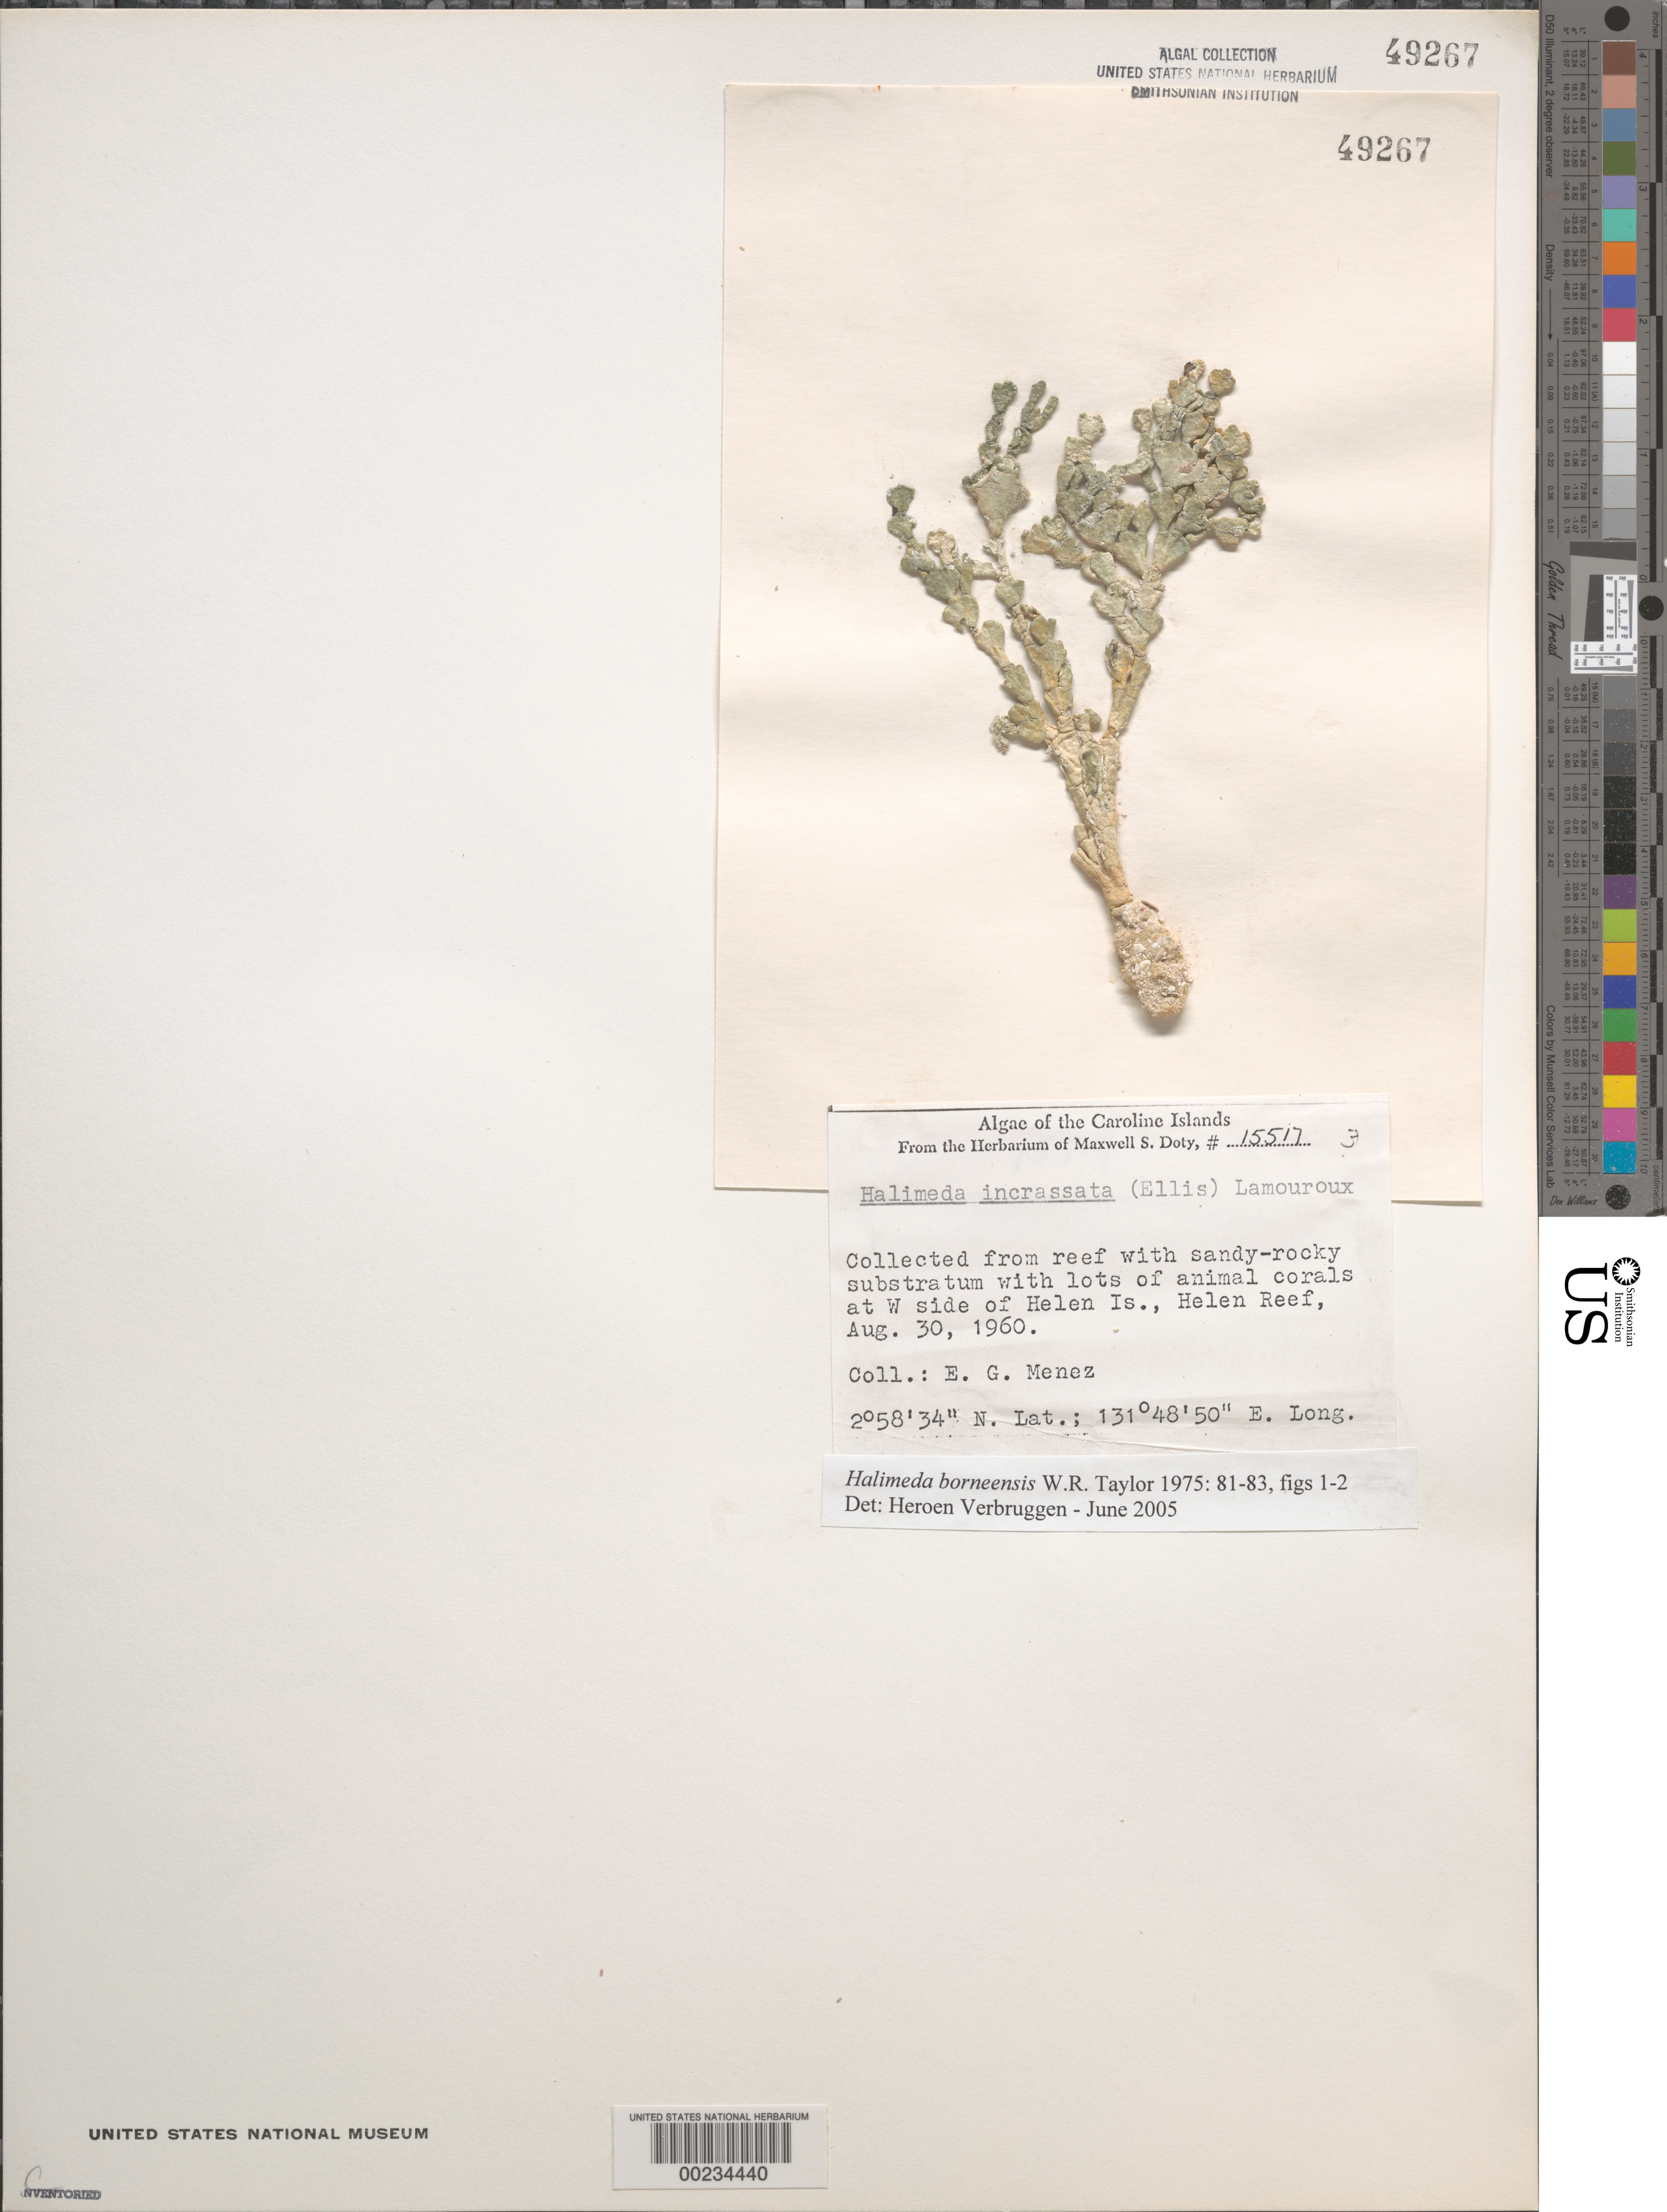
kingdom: Plantae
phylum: Chlorophyta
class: Ulvophyceae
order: Bryopsidales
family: Halimedaceae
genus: Halimeda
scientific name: Halimeda borneensis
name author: W.R. Taylor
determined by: Verbruggen, H.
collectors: Meñez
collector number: MSD 15517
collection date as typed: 30 Aug 1960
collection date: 1960-08-30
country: Palau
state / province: Belau Outliers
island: Helen Atoll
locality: Helen Reef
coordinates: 2 58' 34" N, 131 48' 50" E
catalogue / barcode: US 49267